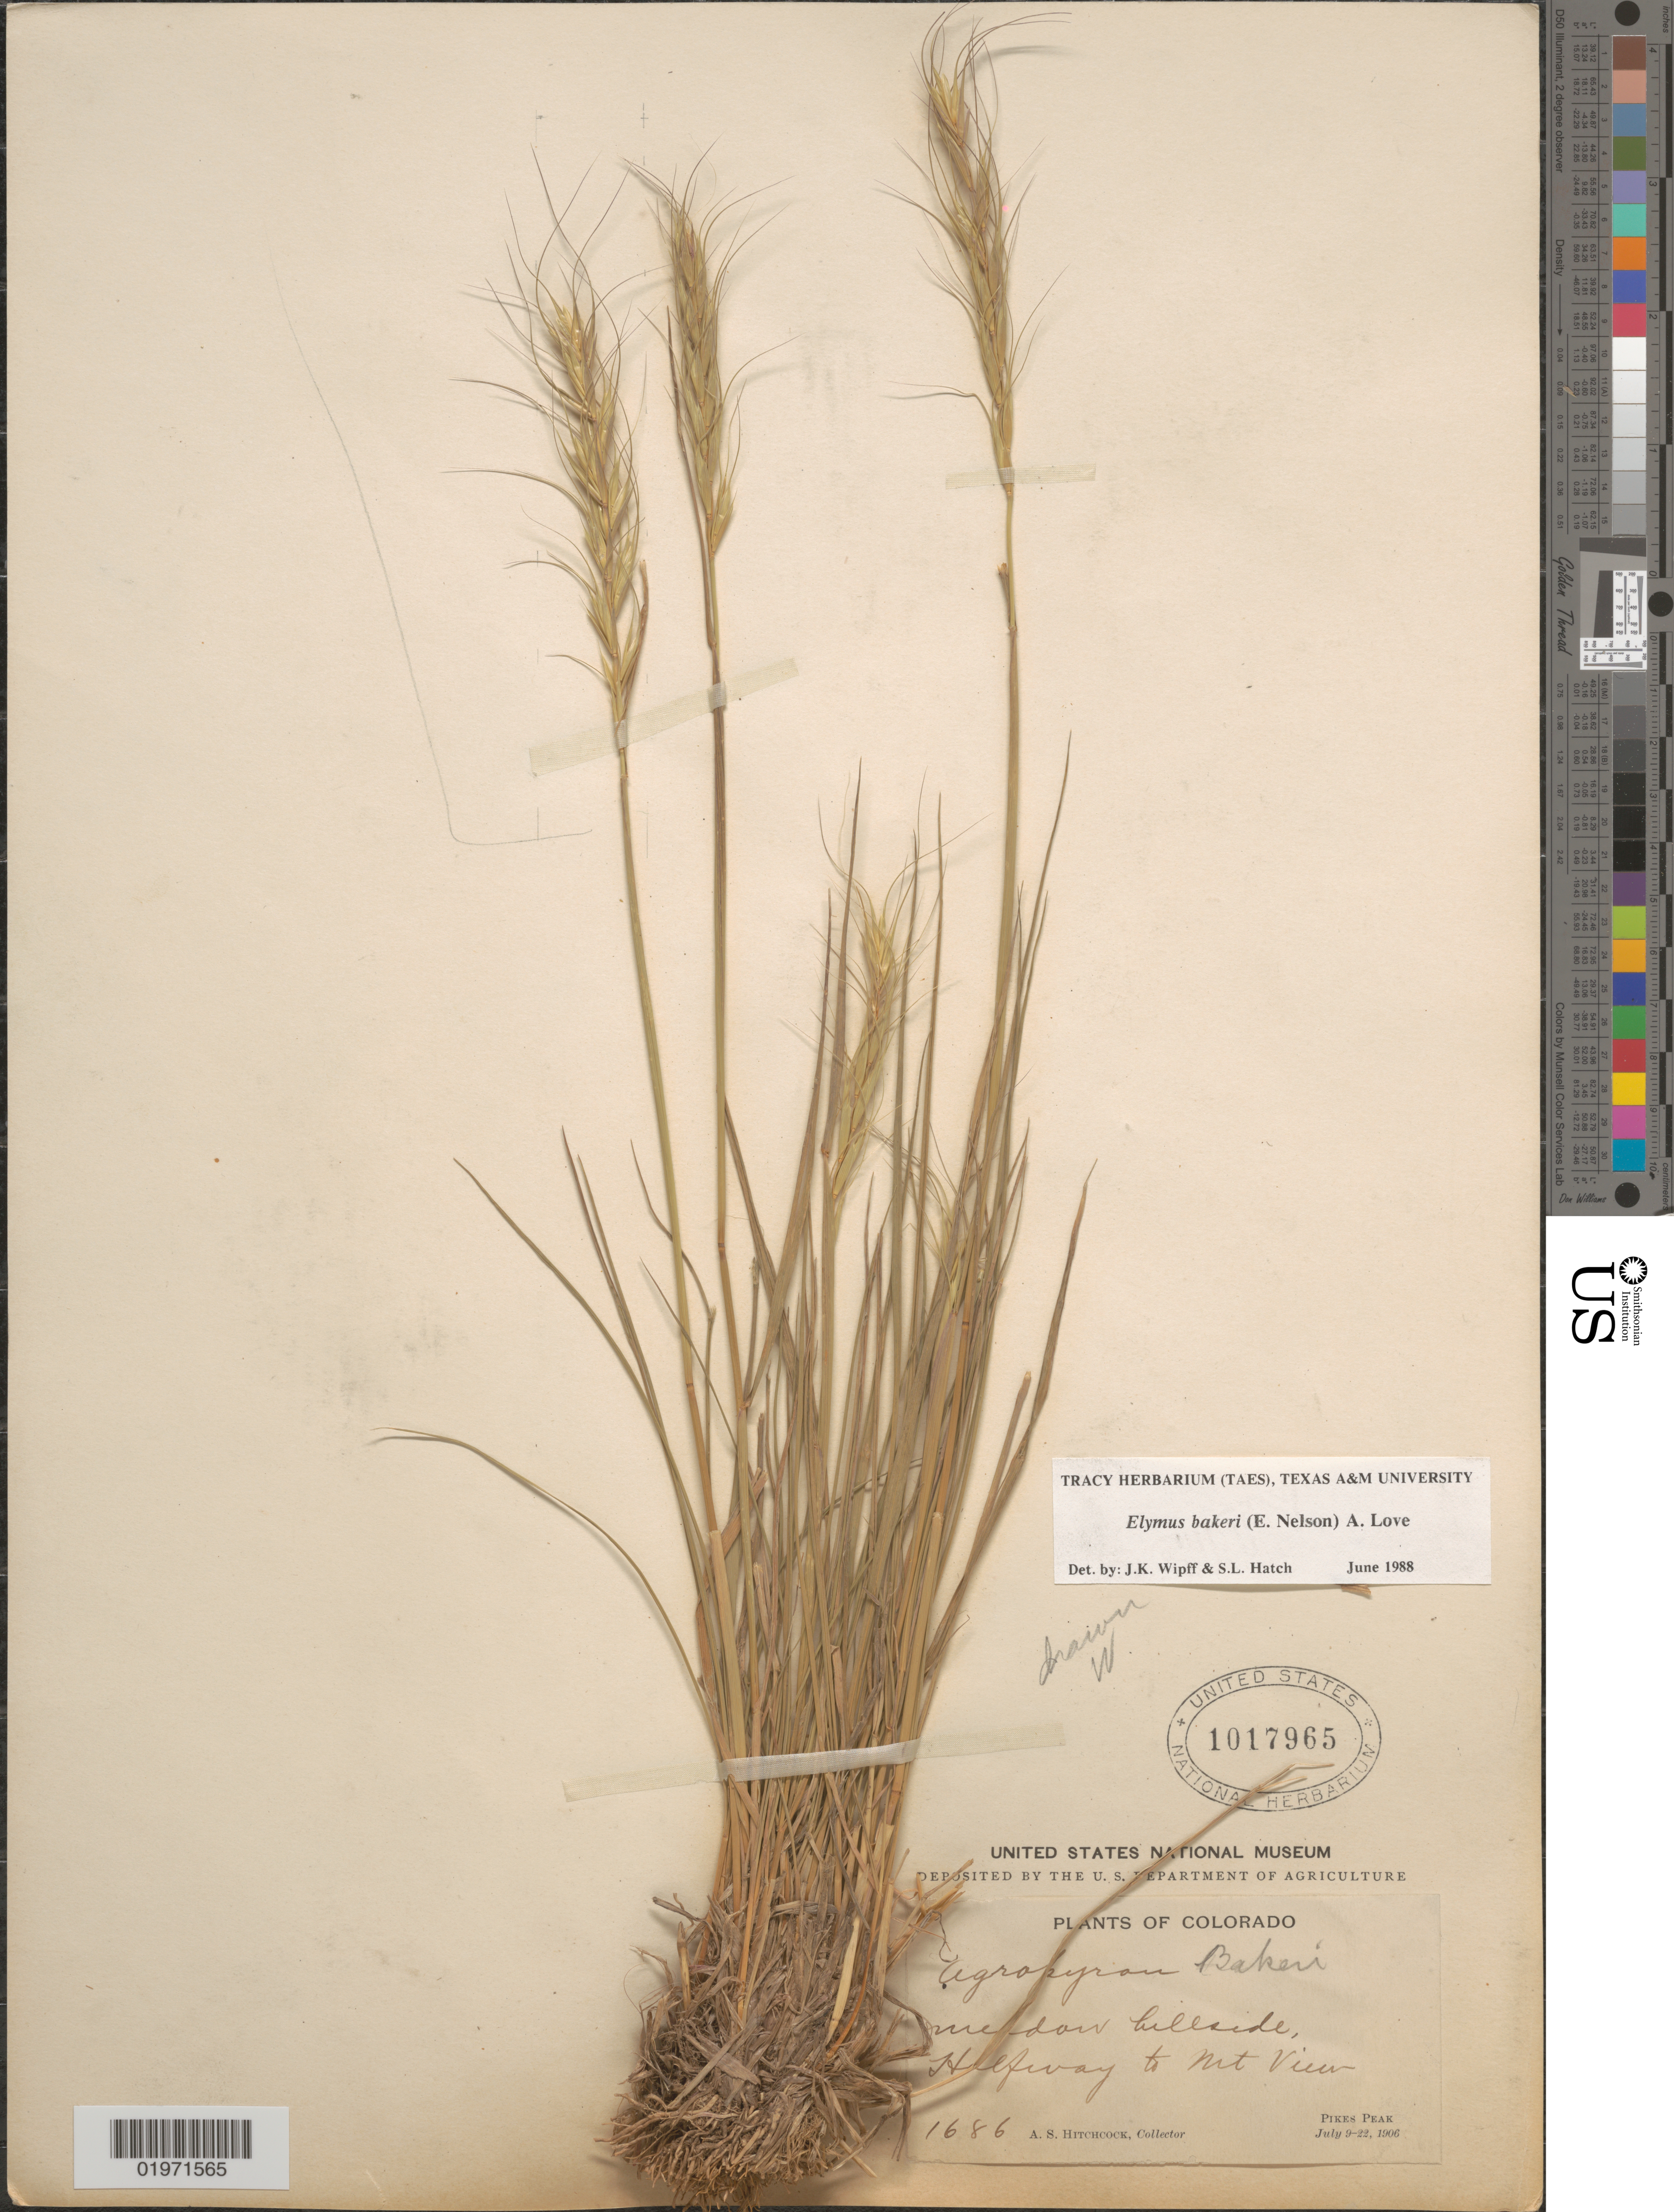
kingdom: Plantae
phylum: Tracheophyta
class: Liliopsida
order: Poales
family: Poaceae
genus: Elymus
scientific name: Elymus trachycaulus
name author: (Link) Gould ex Shinners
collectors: A. S. Hitchcock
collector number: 1686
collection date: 1906-07-09/1906-07-22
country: United States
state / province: Colorado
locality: Halfway to Mt View. Pikes Peak.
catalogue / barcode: US 1017965